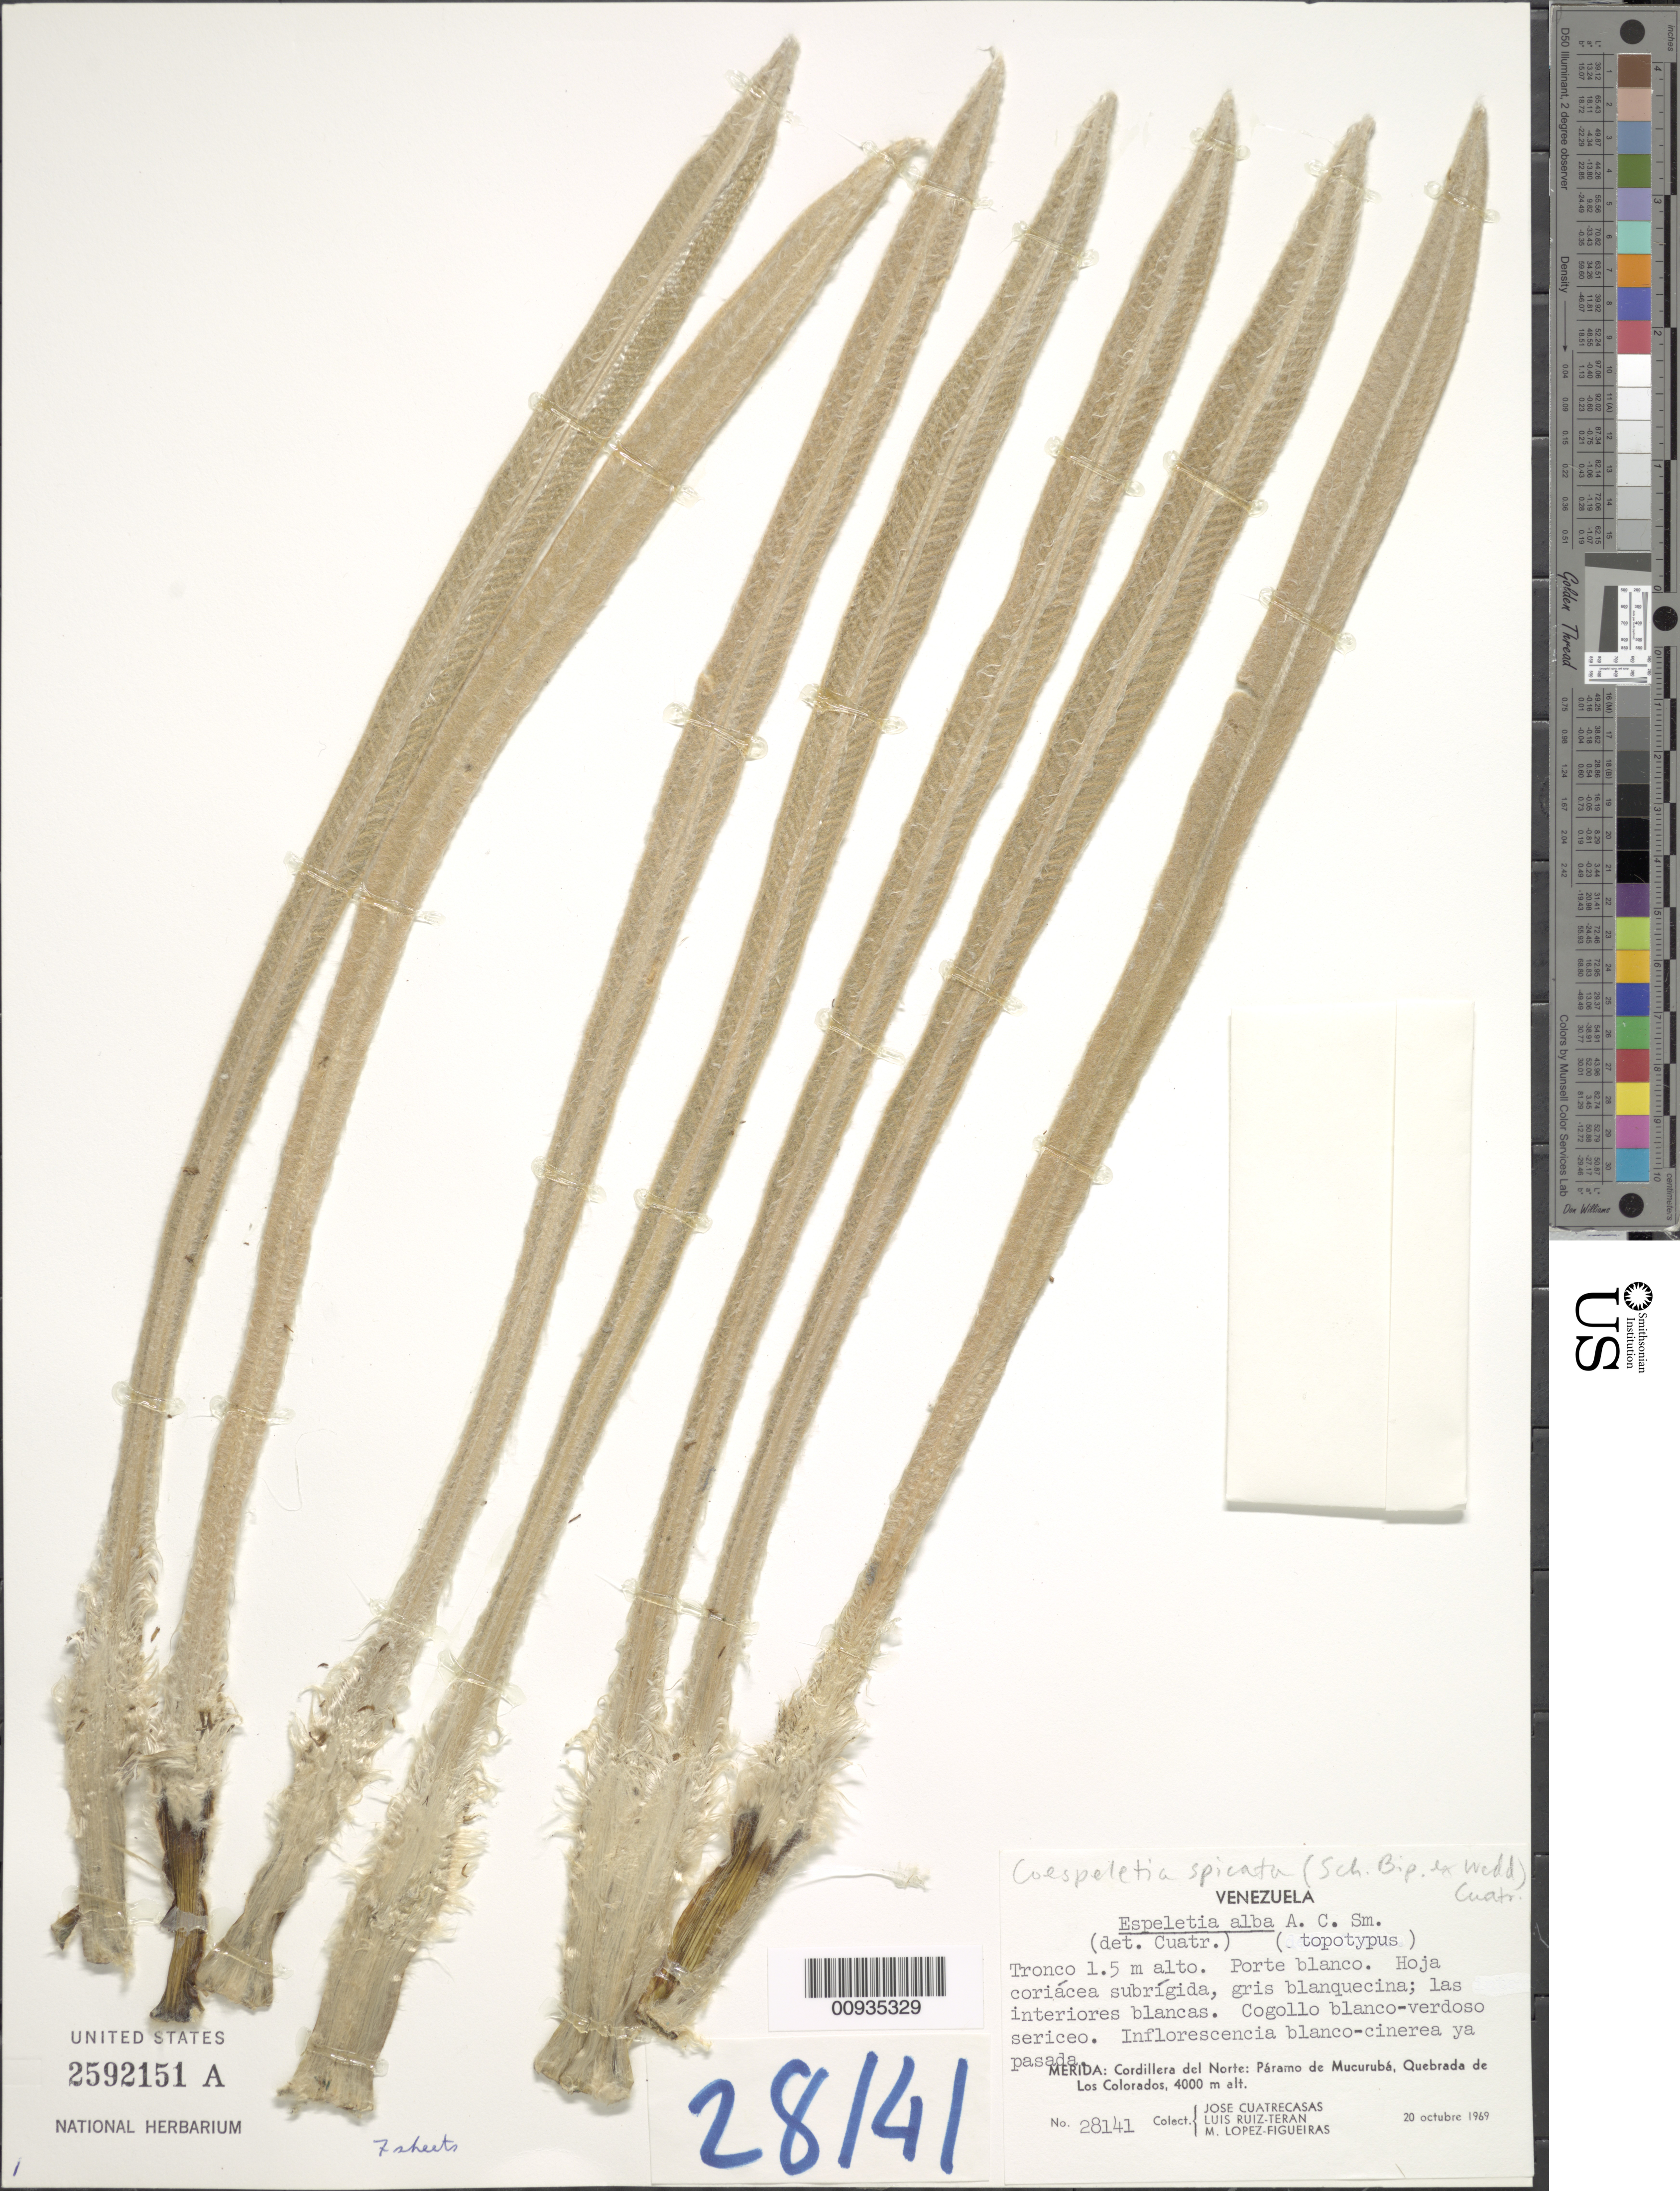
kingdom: Plantae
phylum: Tracheophyta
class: Magnoliopsida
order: Asterales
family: Asteraceae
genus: Coespeletia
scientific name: Coespeletia spicata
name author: (Sch. Bip. ex Wedd.) Cuatrec.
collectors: J. Cuatrecasas, L. Teran & M. López Figueiras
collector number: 28141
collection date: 1969-10-20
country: Venezuela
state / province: Mérida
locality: Cordillera del Norte: Paramo de Mucuriba, Quebrada de Los Colorados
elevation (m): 4000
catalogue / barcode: US 2592151A